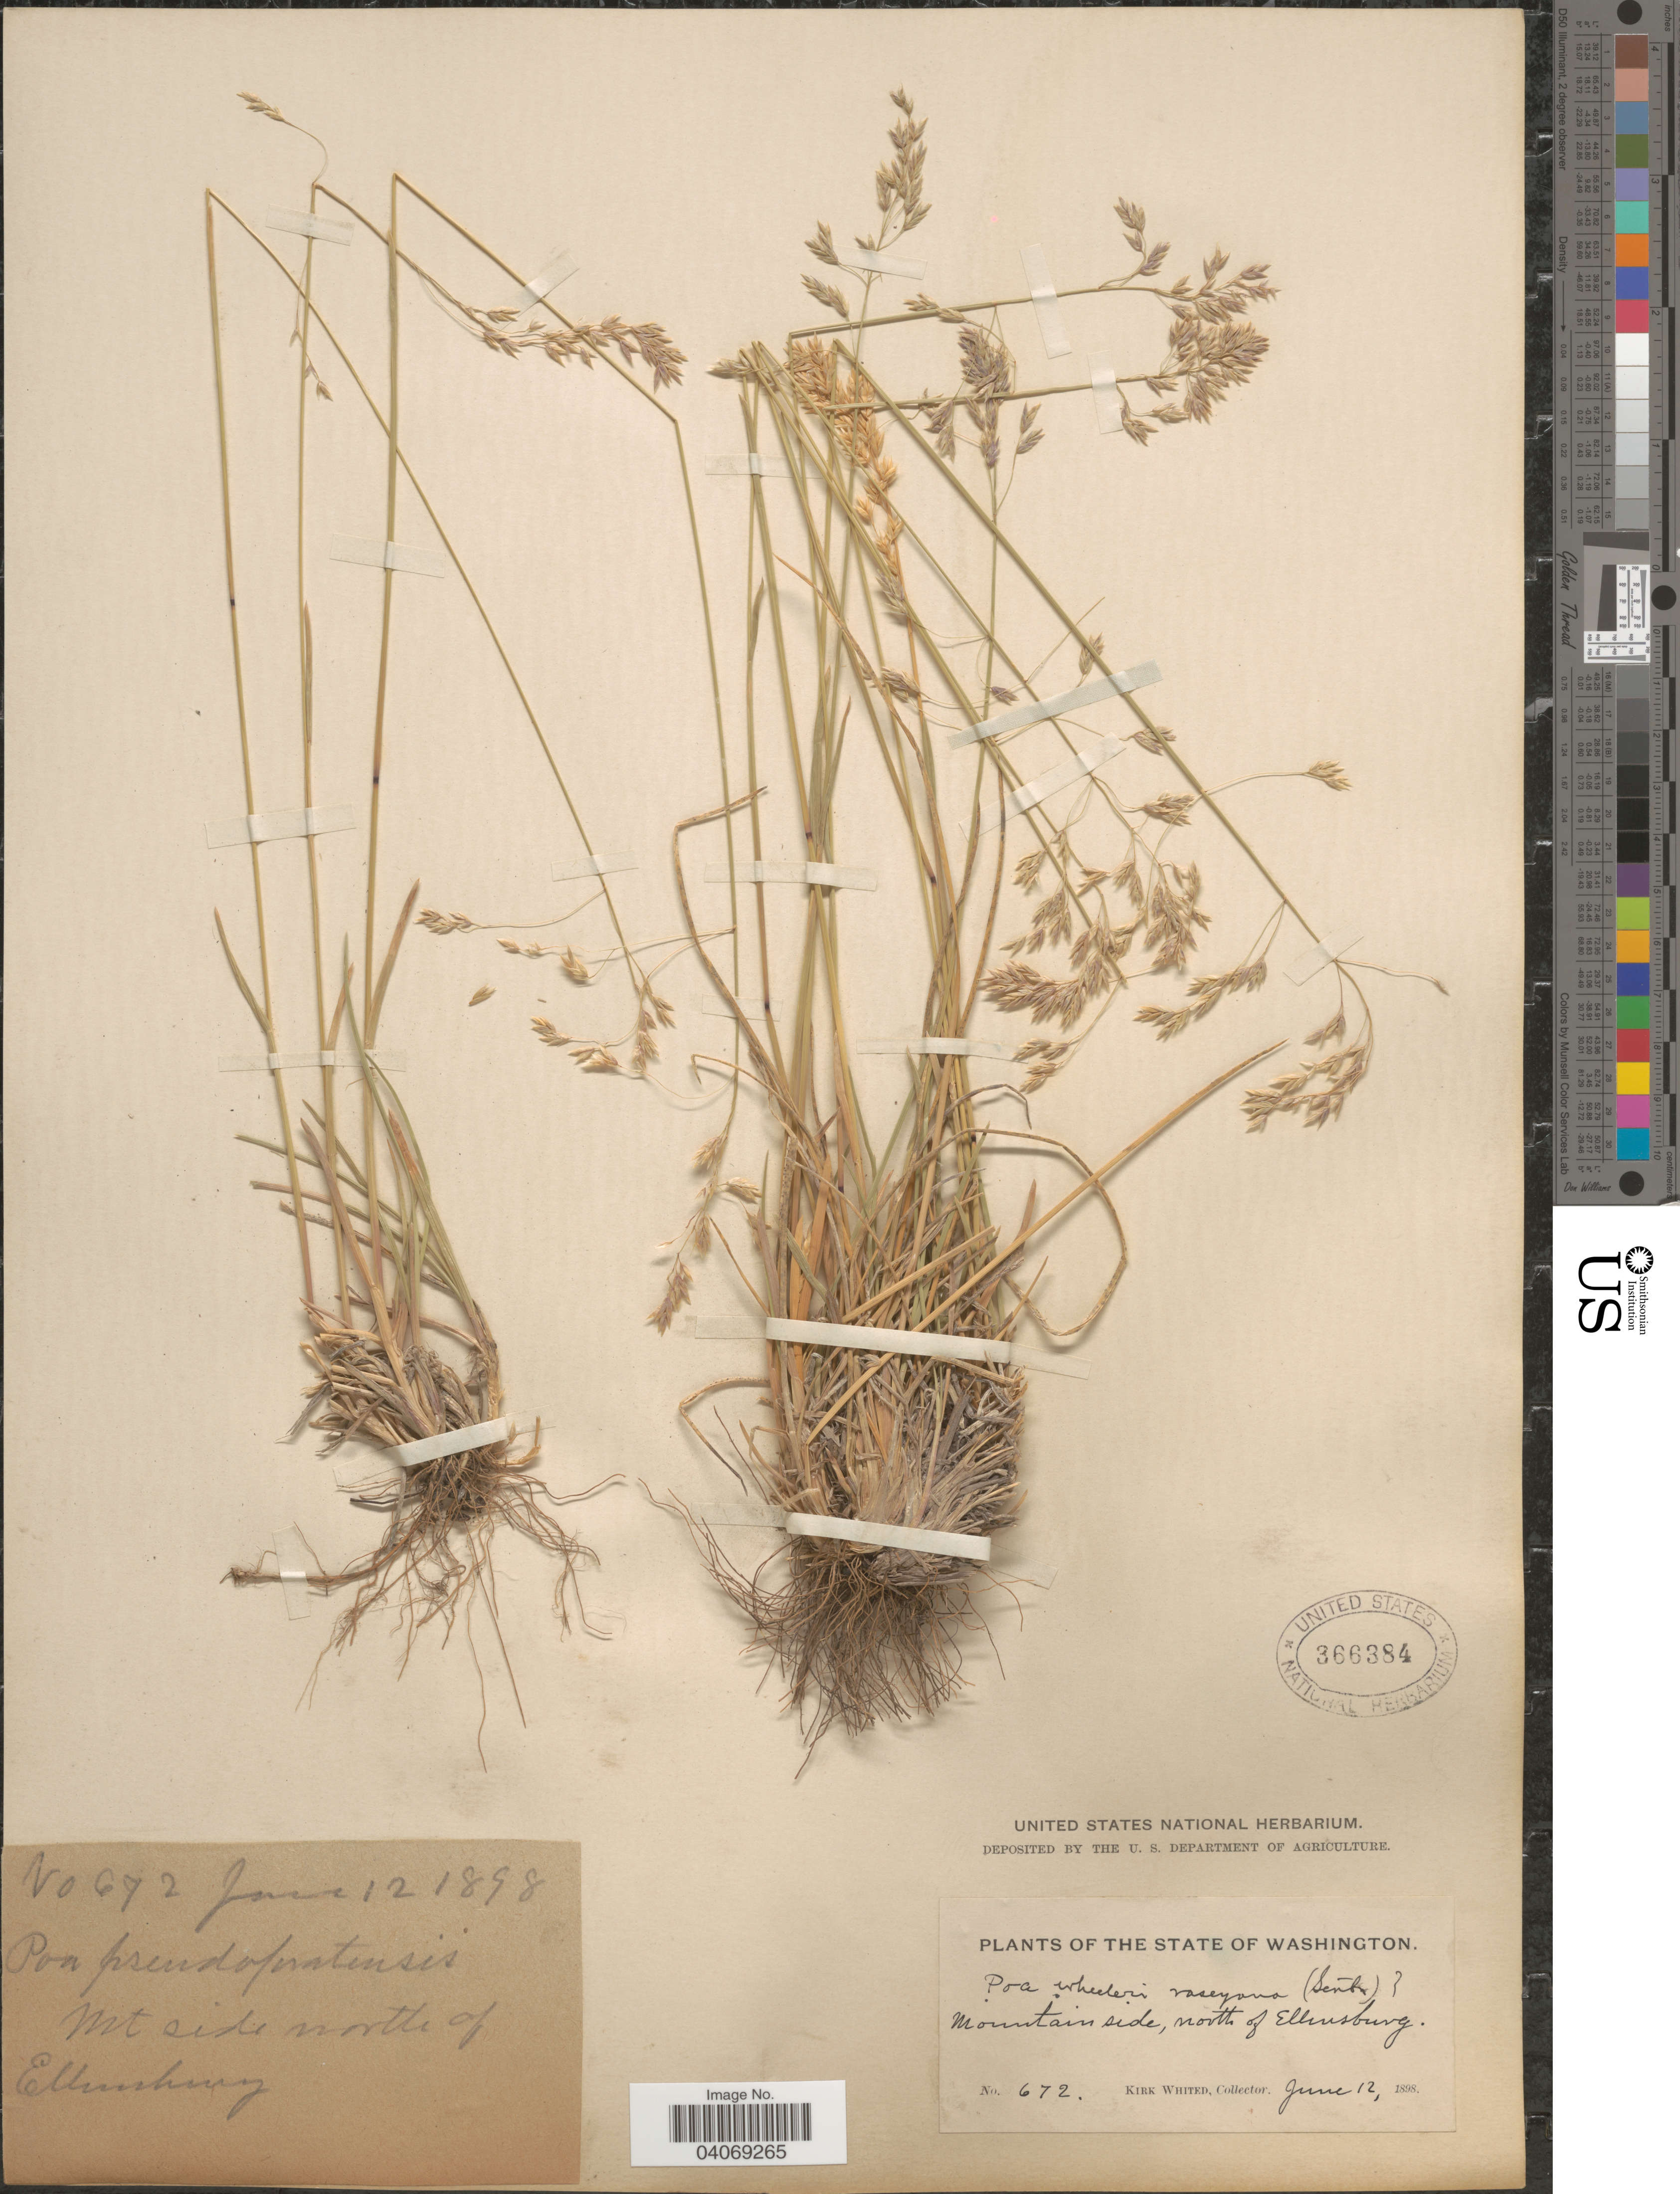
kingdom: Plantae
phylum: Tracheophyta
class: Liliopsida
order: Poales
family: Poaceae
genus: Poa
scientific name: Poa wheeleri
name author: Vasey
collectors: K. Whited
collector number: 672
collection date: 1898-06-12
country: United States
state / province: Washington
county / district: Kittitas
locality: Mountain side, north of Ellensburg.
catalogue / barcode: US 366284